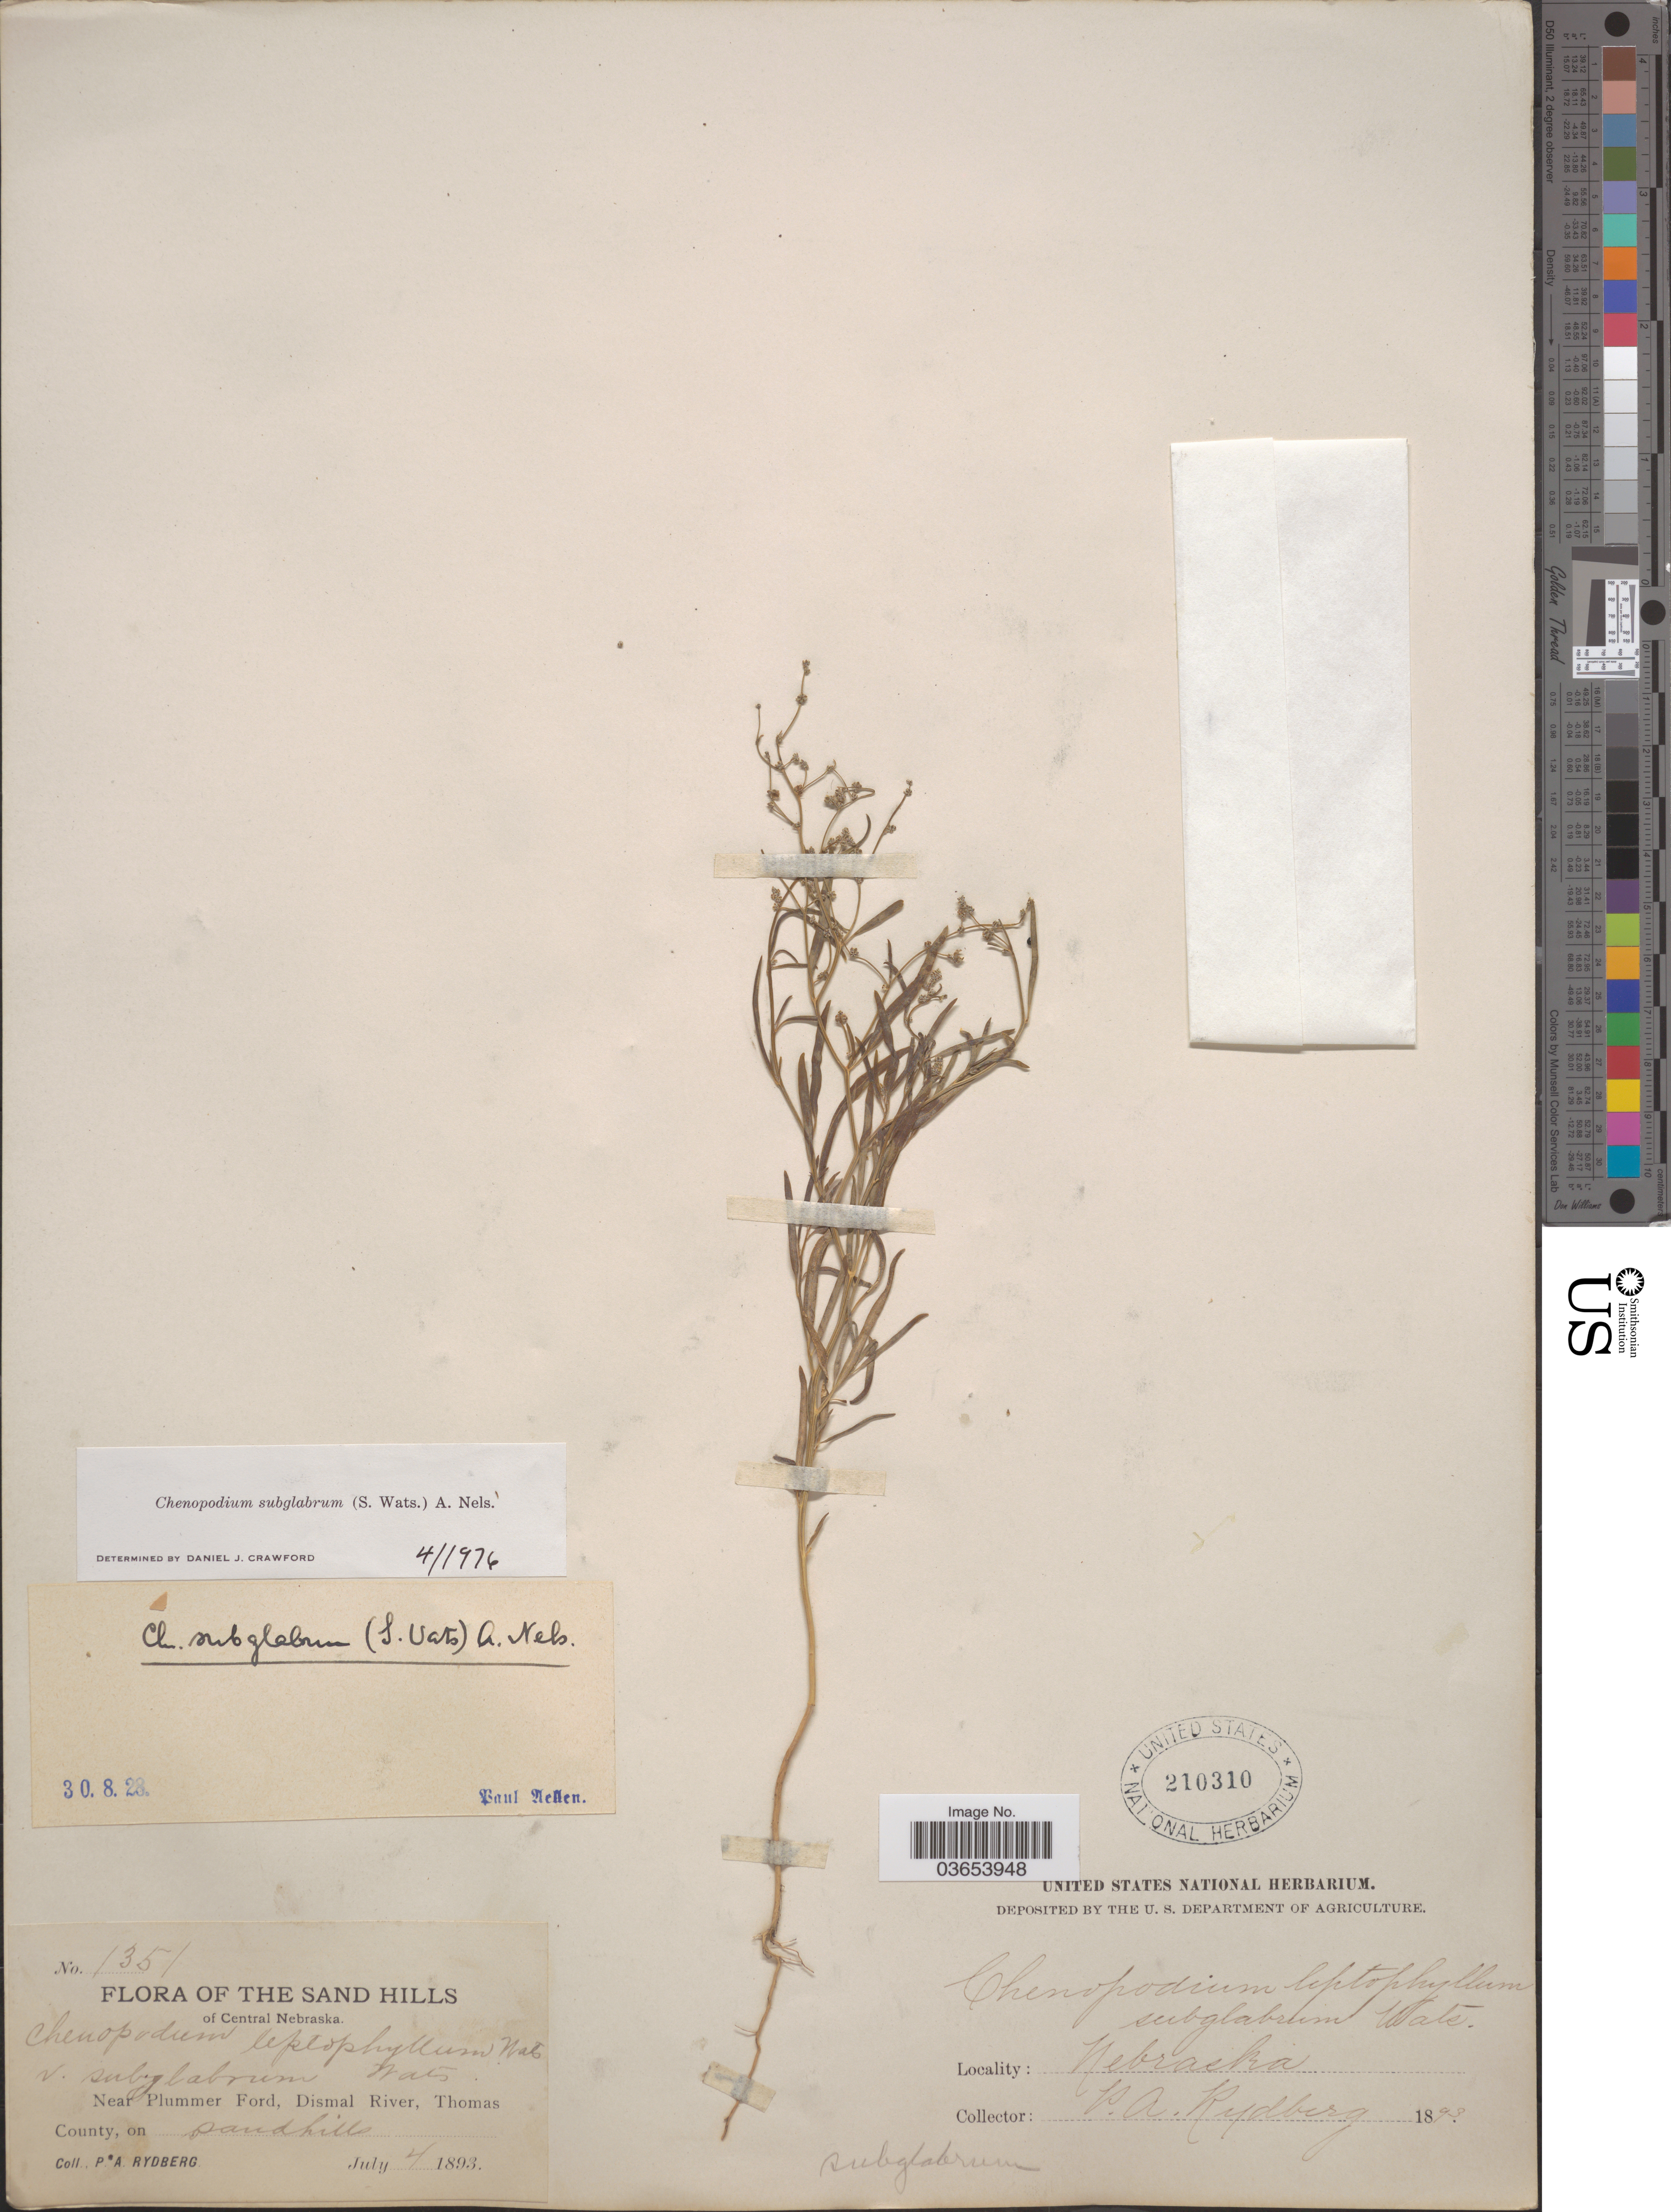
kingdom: Plantae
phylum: Tracheophyta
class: Magnoliopsida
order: Caryophyllales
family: Amaranthaceae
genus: Chenopodium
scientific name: Chenopodium subglabrum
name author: (S. Watson) A. Nelson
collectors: P. A. Rydberg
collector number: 1351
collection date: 1893-07-04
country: United States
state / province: Nebraska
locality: The Sand Hills of Central Nebraska. Near Plummer Ford, Dismal River, Thomas County, on sandhills.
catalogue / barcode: US 210310